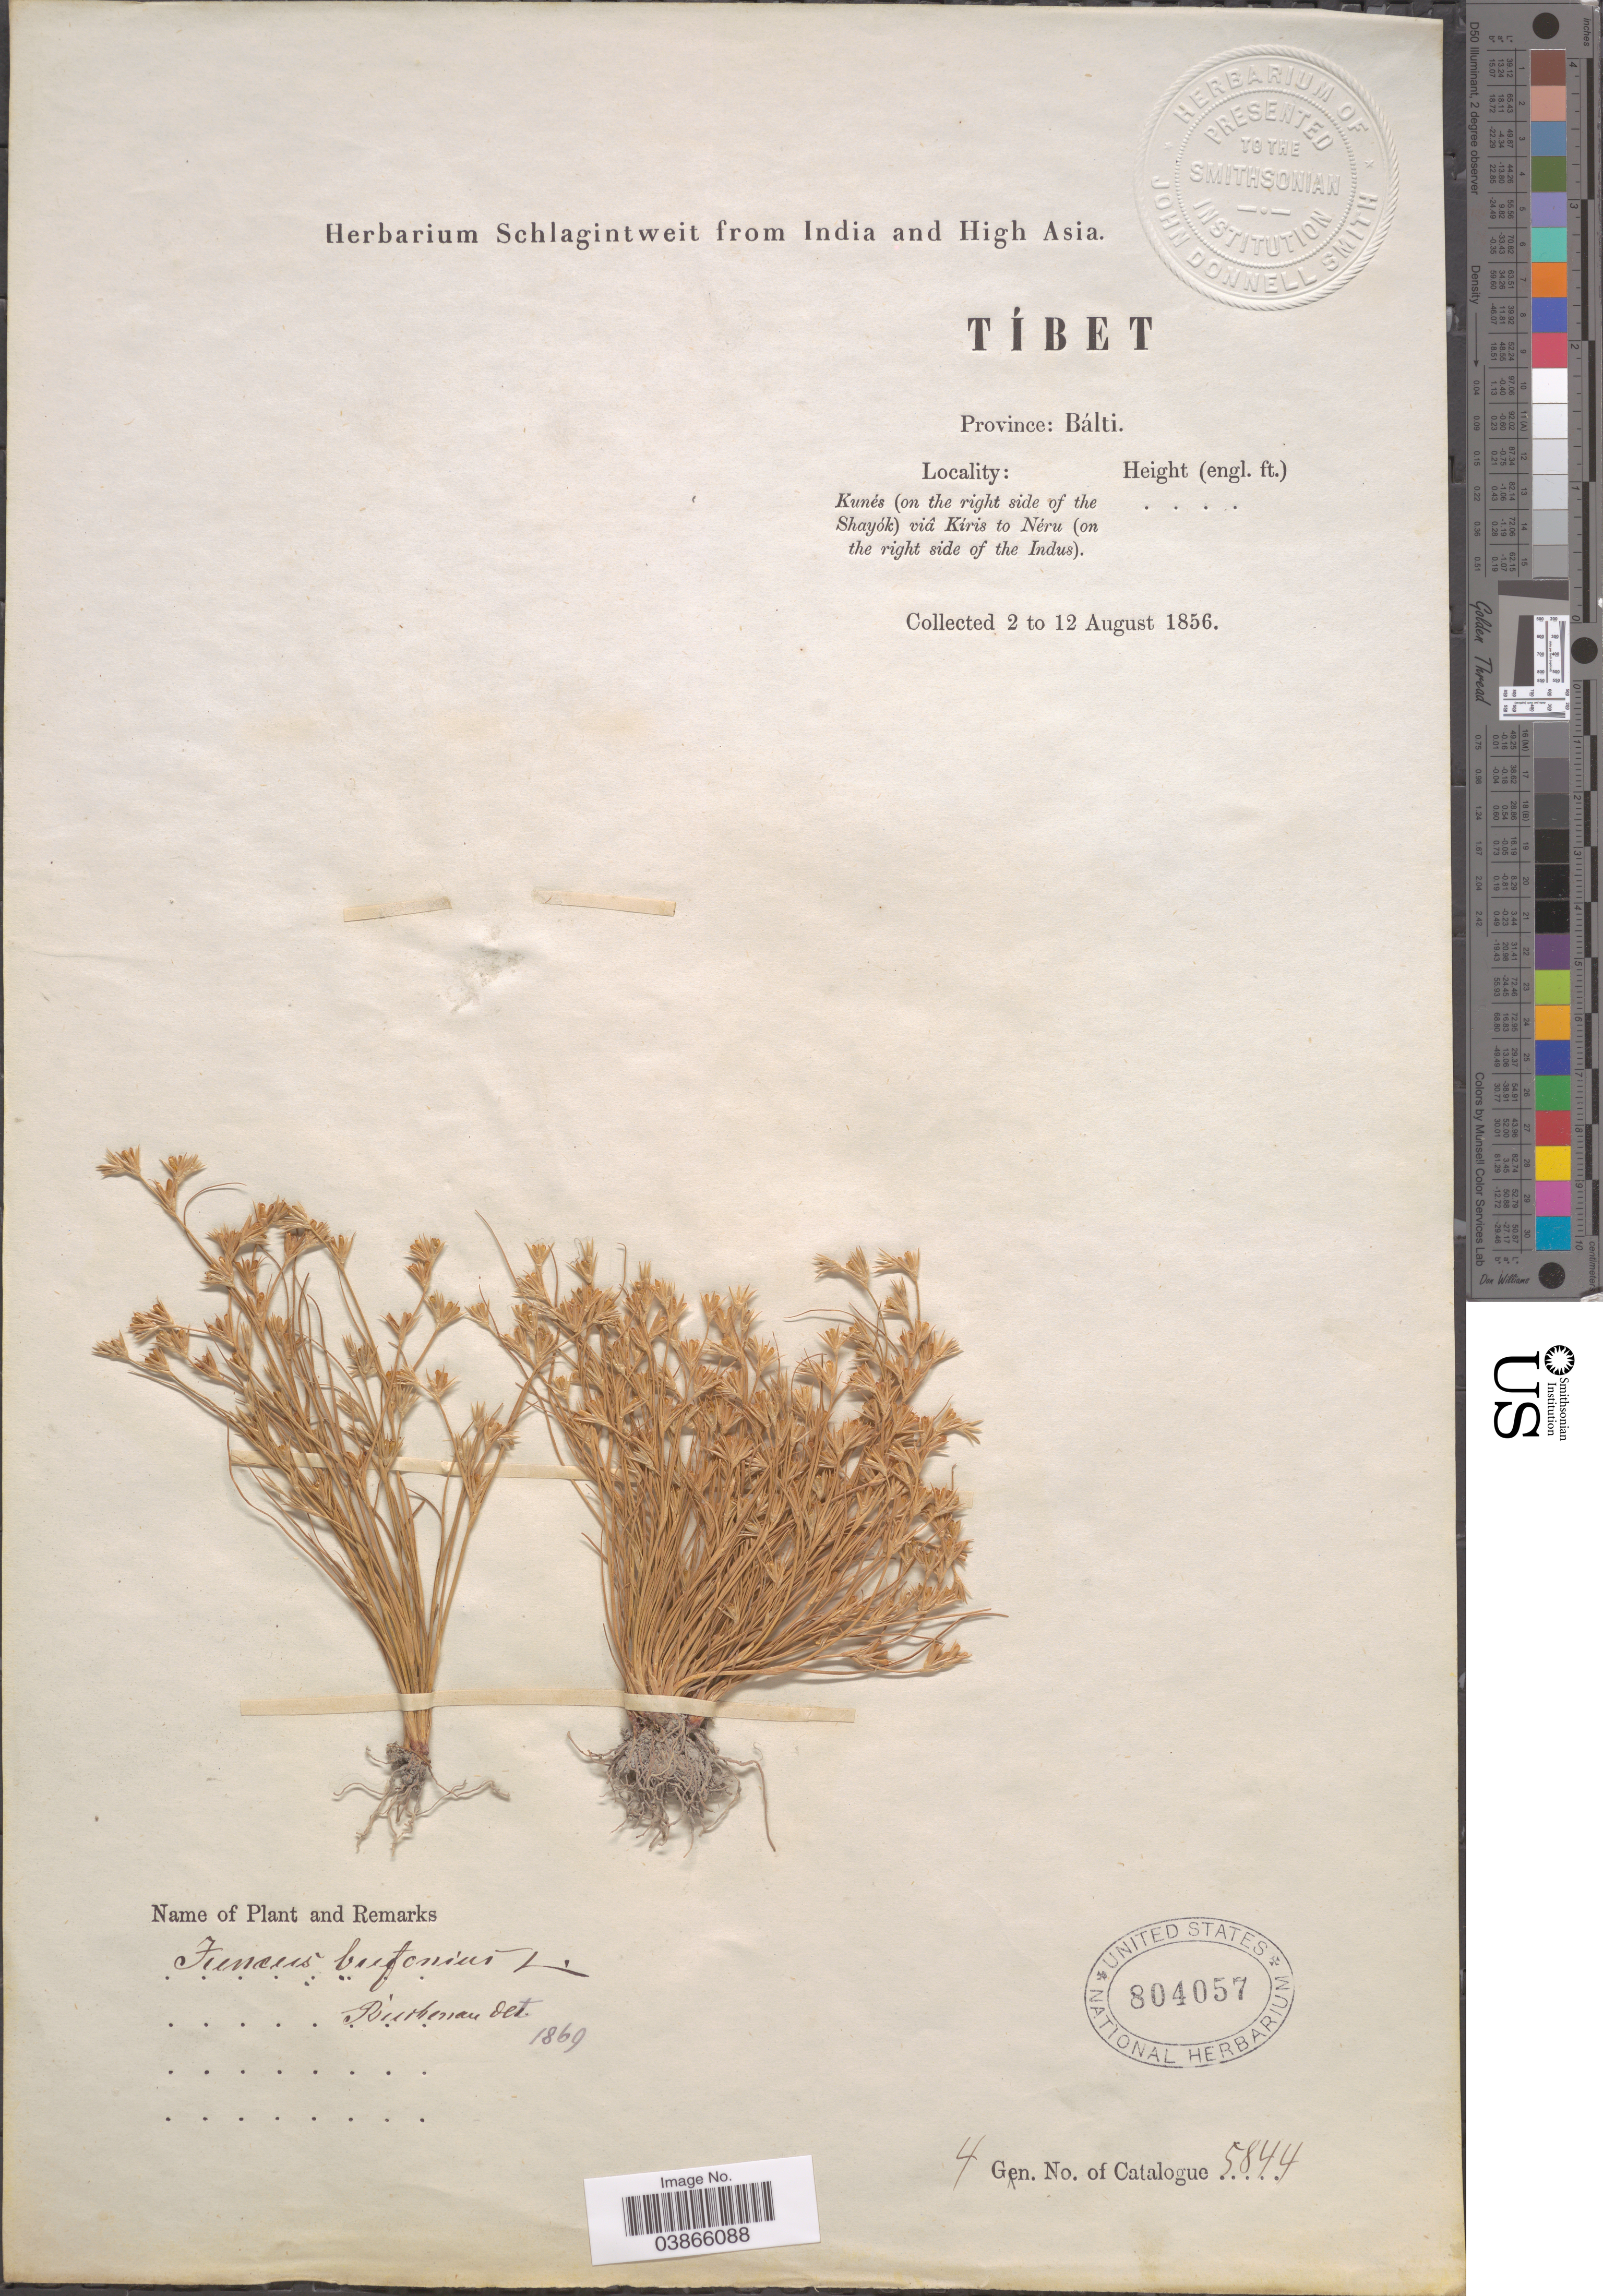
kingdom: Plantae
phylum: Tracheophyta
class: Liliopsida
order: Poales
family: Juncaceae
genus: Juncus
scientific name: Juncus bufonius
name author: L.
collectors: ex herb. Schlagintweit from India and High Asia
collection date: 1856-08-02/1856-08-12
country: China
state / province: Xizang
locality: Tíbet. Province: Bálti. Kunés (on the right side of the Shayók) viâ Kiris to Néru (on the right side of the Indus).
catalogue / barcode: US 804057